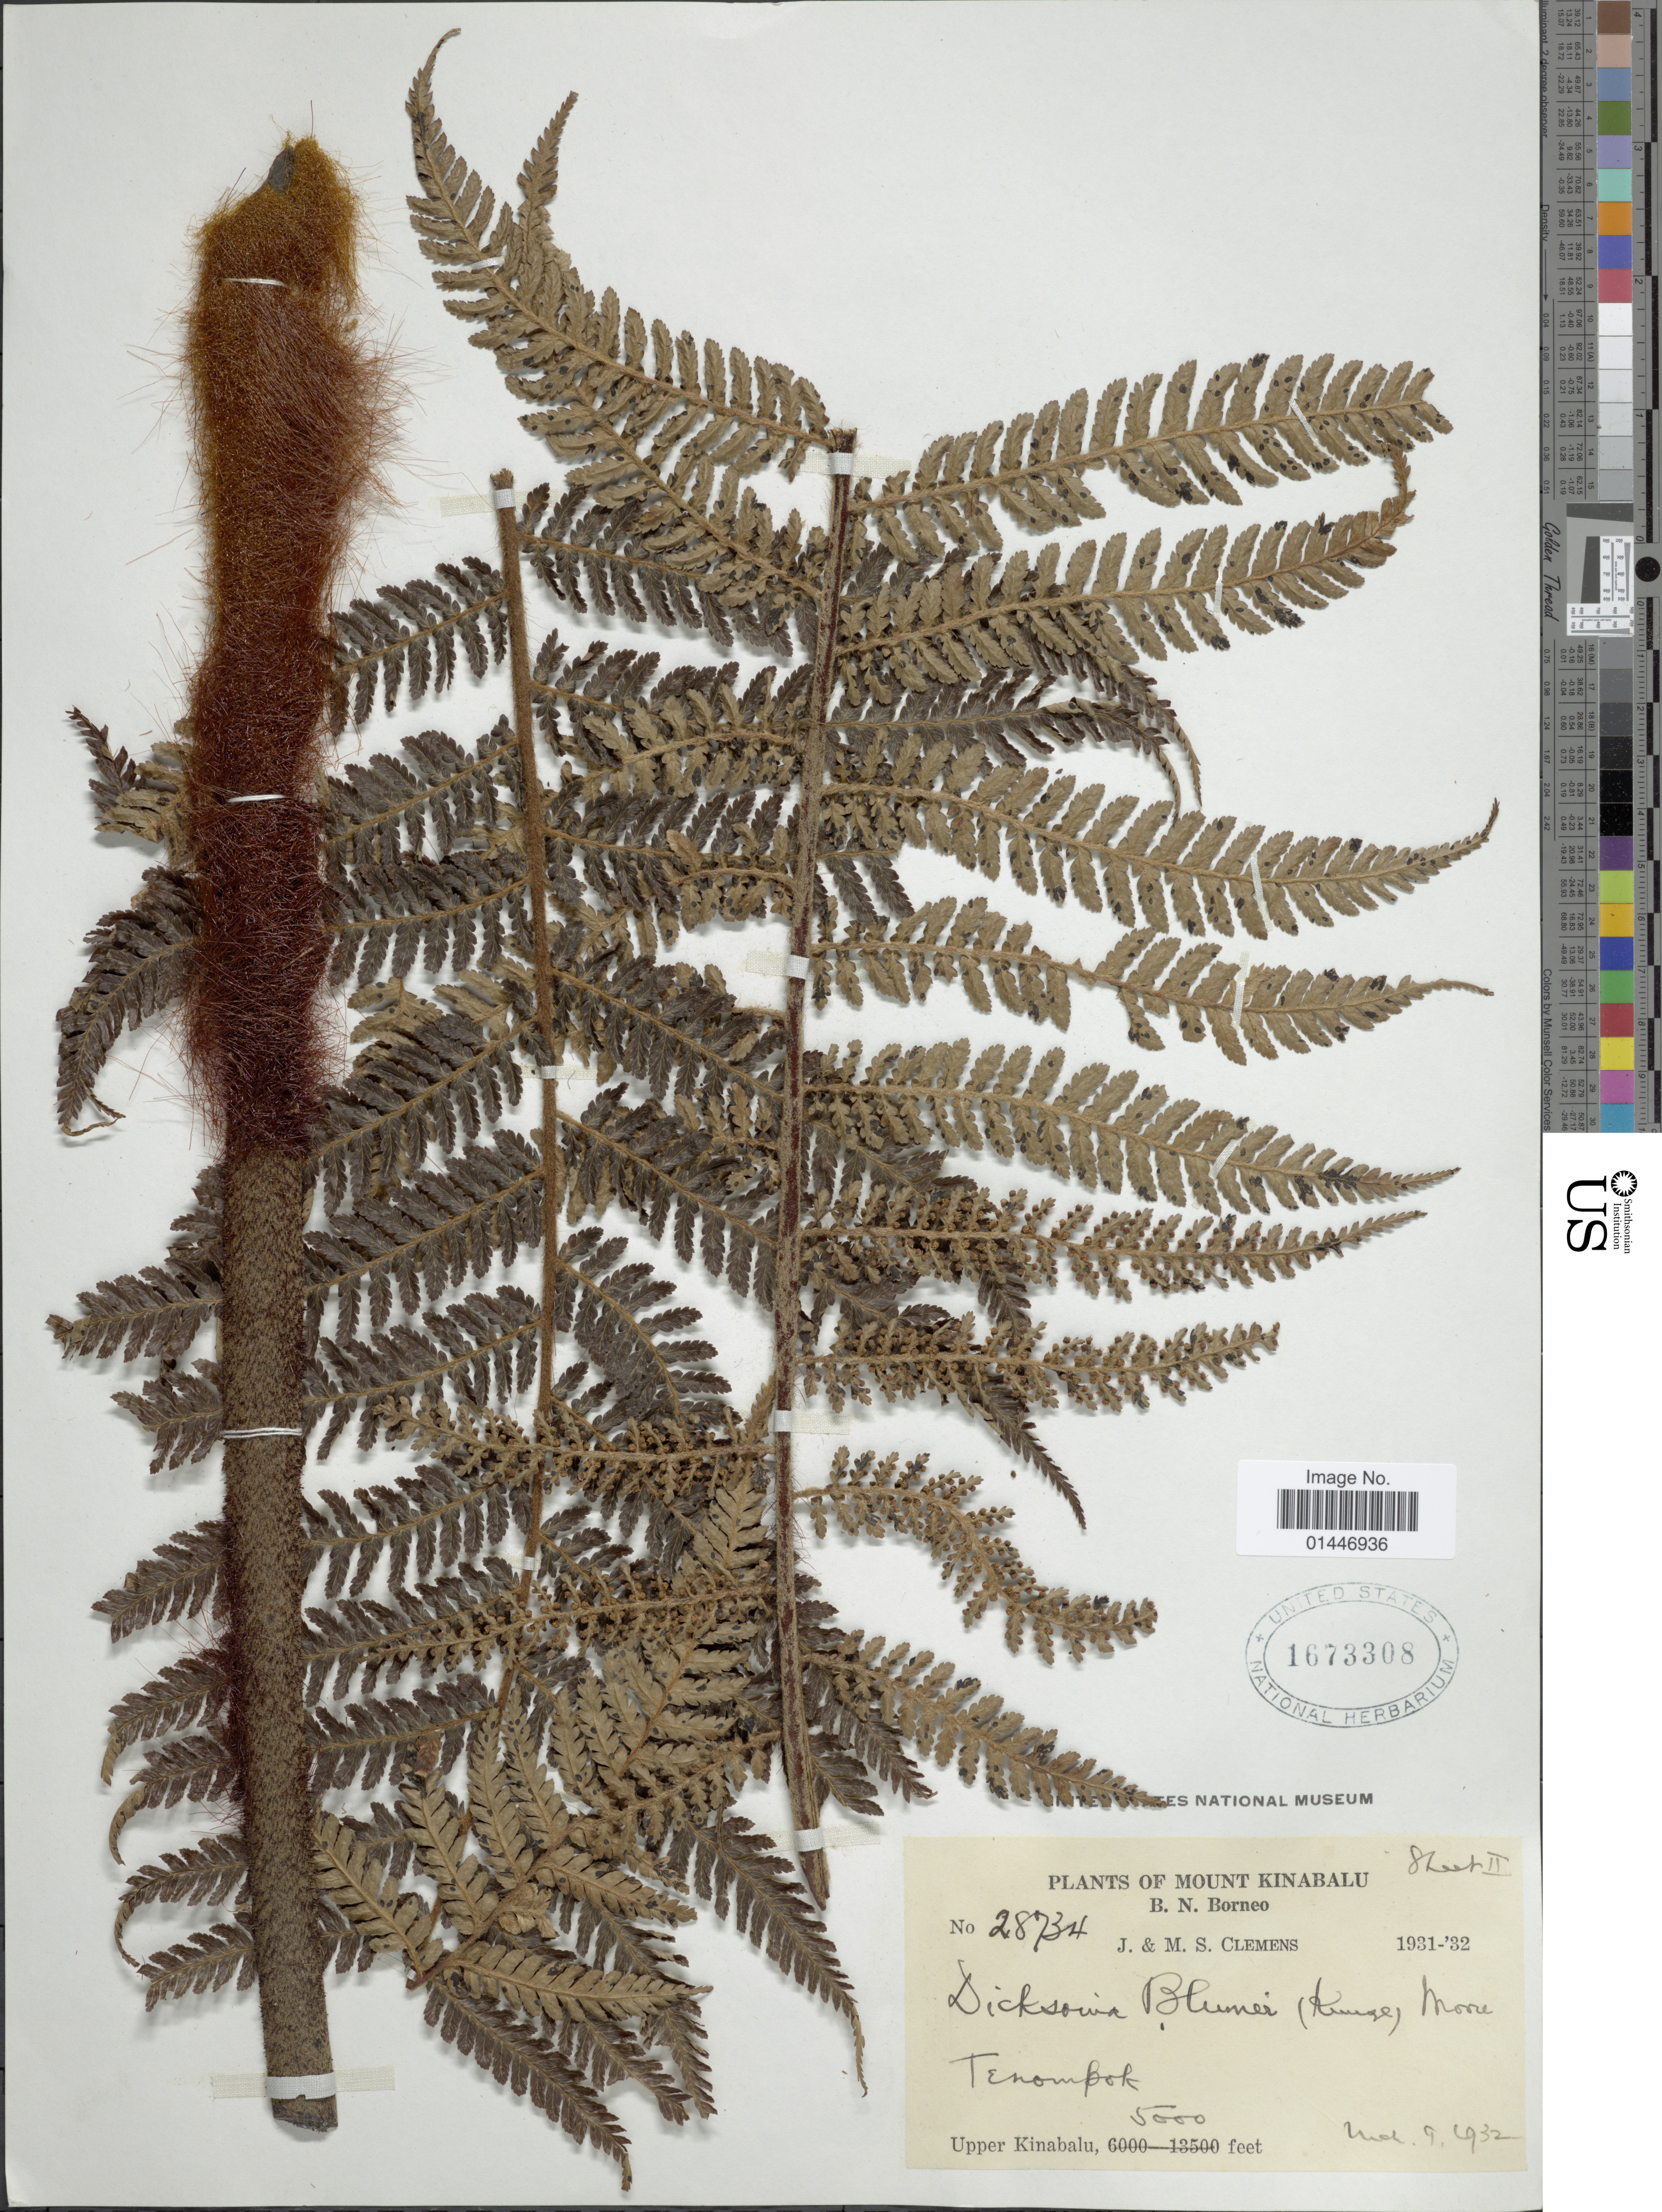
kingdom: Plantae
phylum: Tracheophyta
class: Polypodiopsida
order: Cyatheales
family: Dicksoniaceae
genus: Dicksonia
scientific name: Dicksonia mollis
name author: Holttum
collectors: J. Clemens & M. S. Clemens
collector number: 28734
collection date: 1932-03-09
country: Malaysia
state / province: Sabah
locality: Mount Kinabalu. B. N. Borneo. Temonpok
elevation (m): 1524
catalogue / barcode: US 1673308